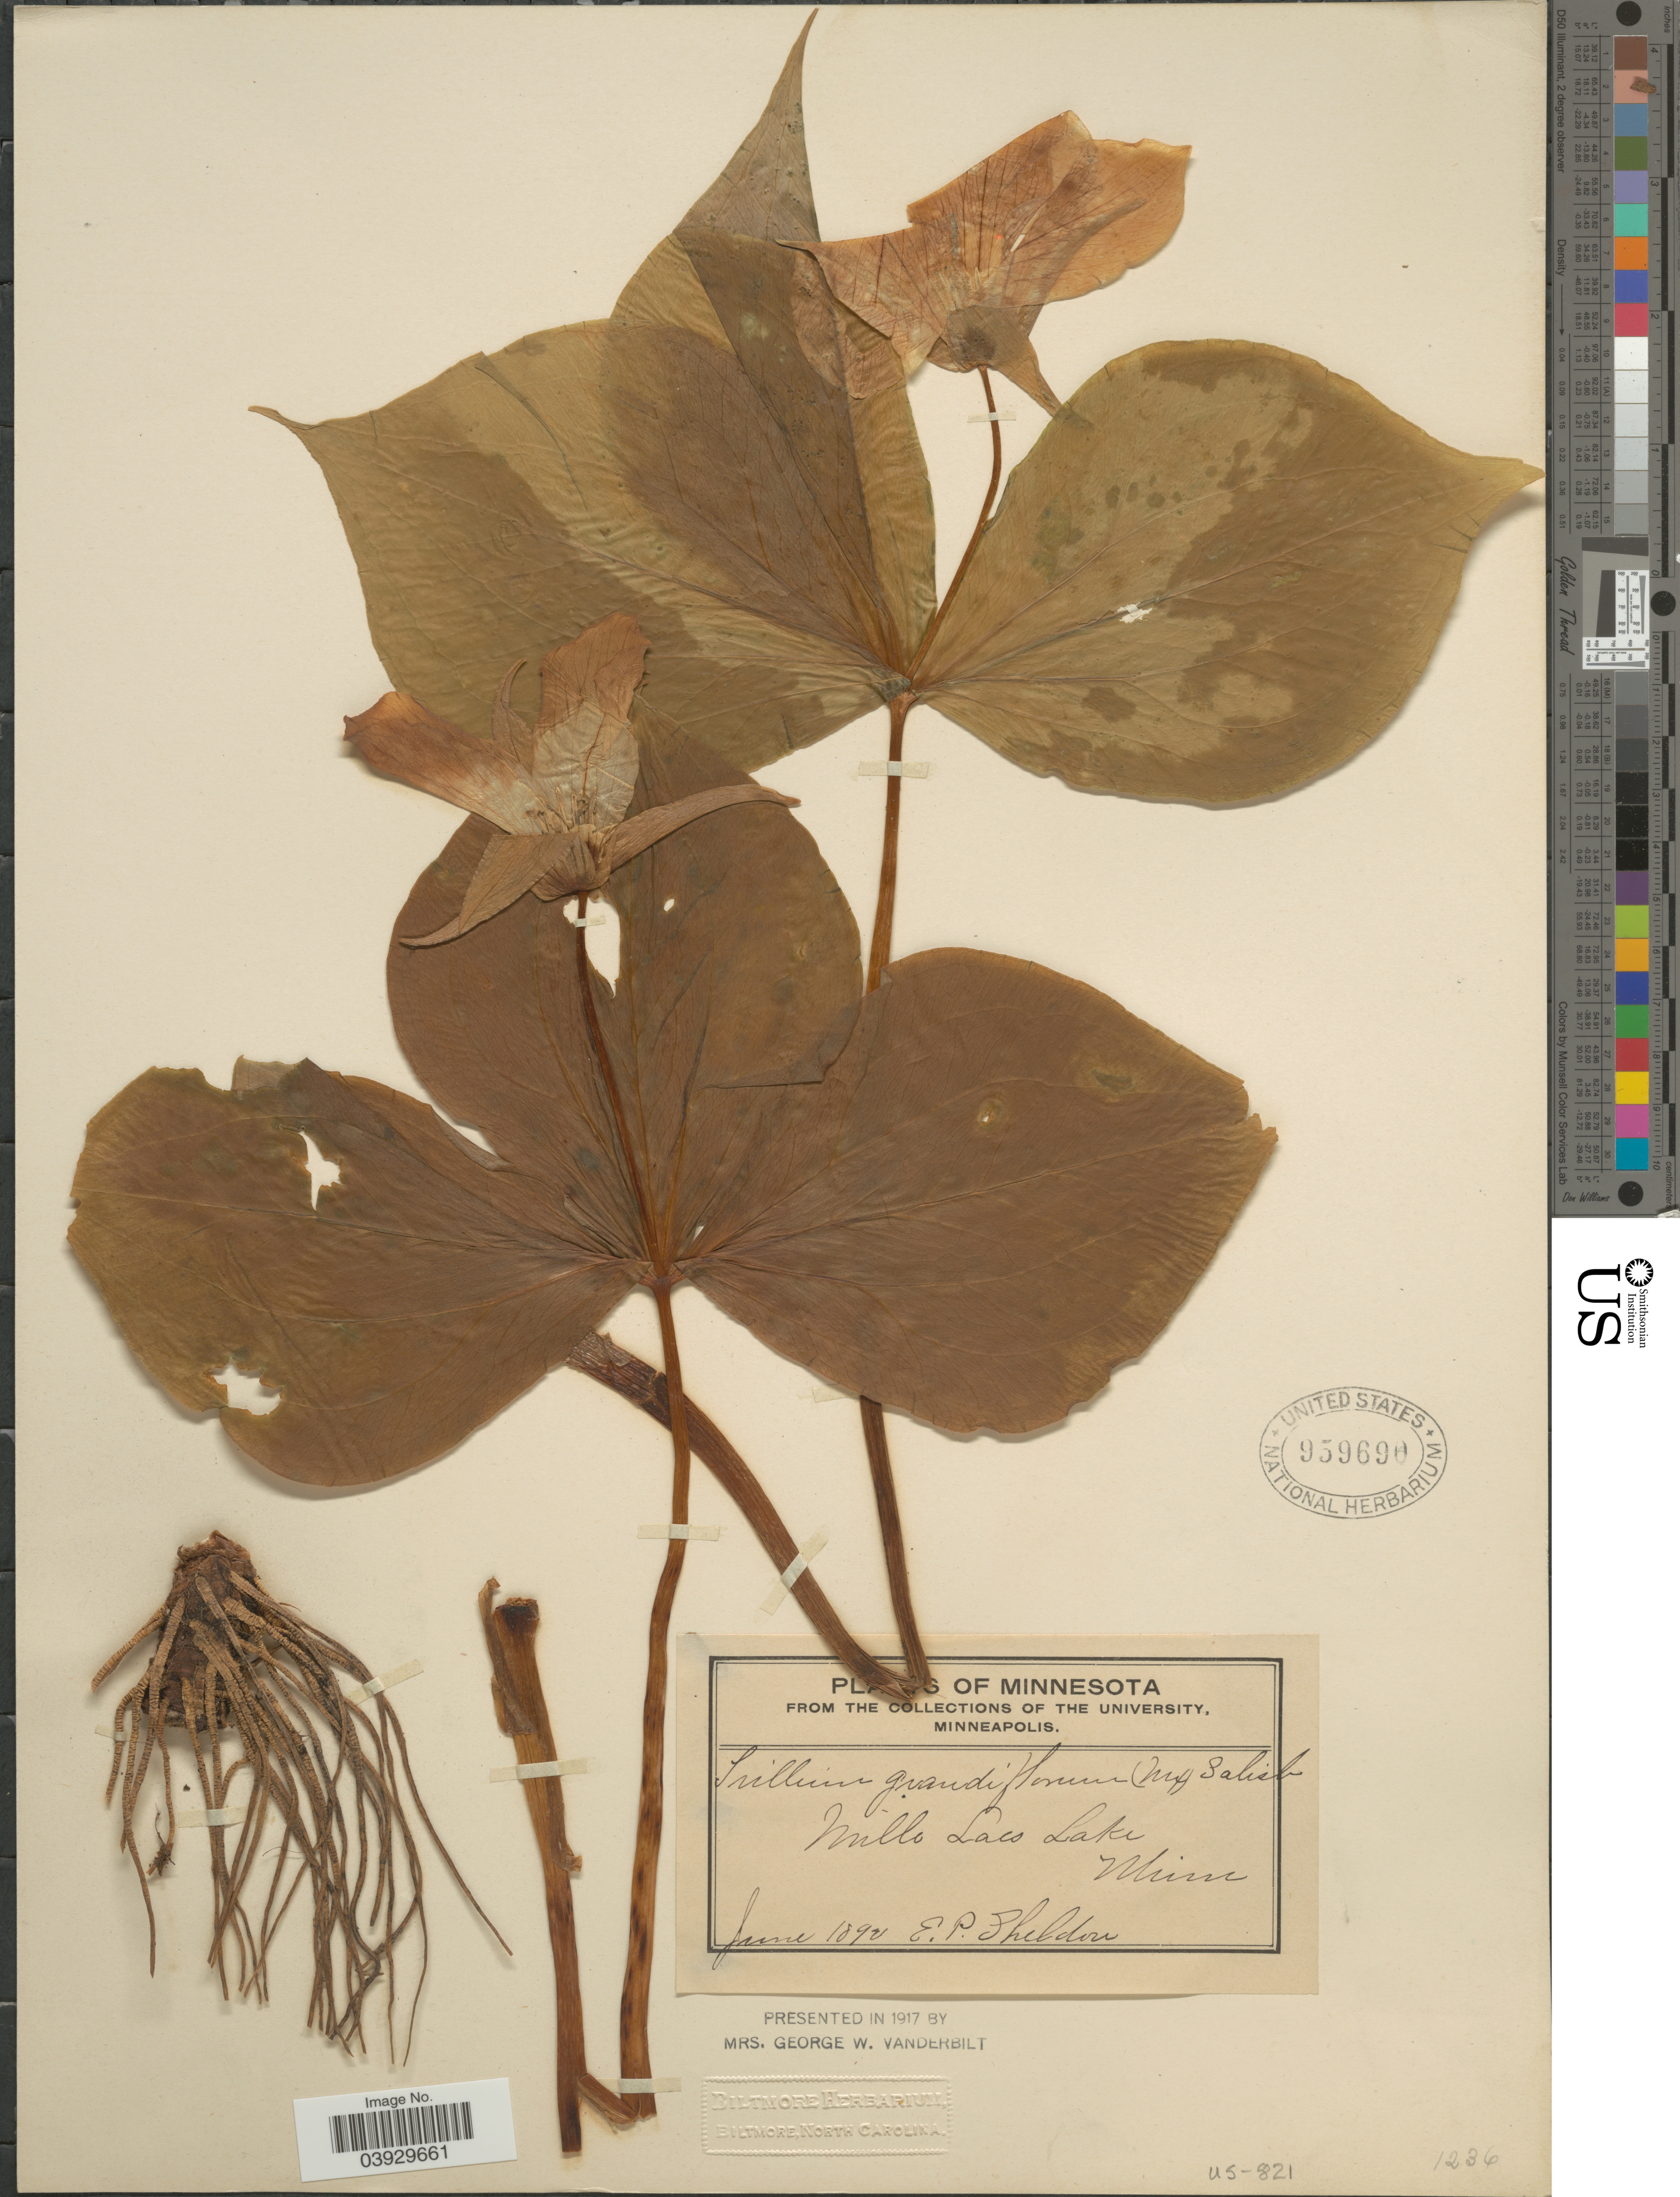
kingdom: Plantae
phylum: Tracheophyta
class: Liliopsida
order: Liliales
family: Melanthiaceae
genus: Trillium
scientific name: Trillium grandiflorum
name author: (Michx.) Salisb.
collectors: E. P. Sheldon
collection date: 1892-06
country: United States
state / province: Minnesota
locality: Mille Lacs Lake.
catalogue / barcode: US 959690